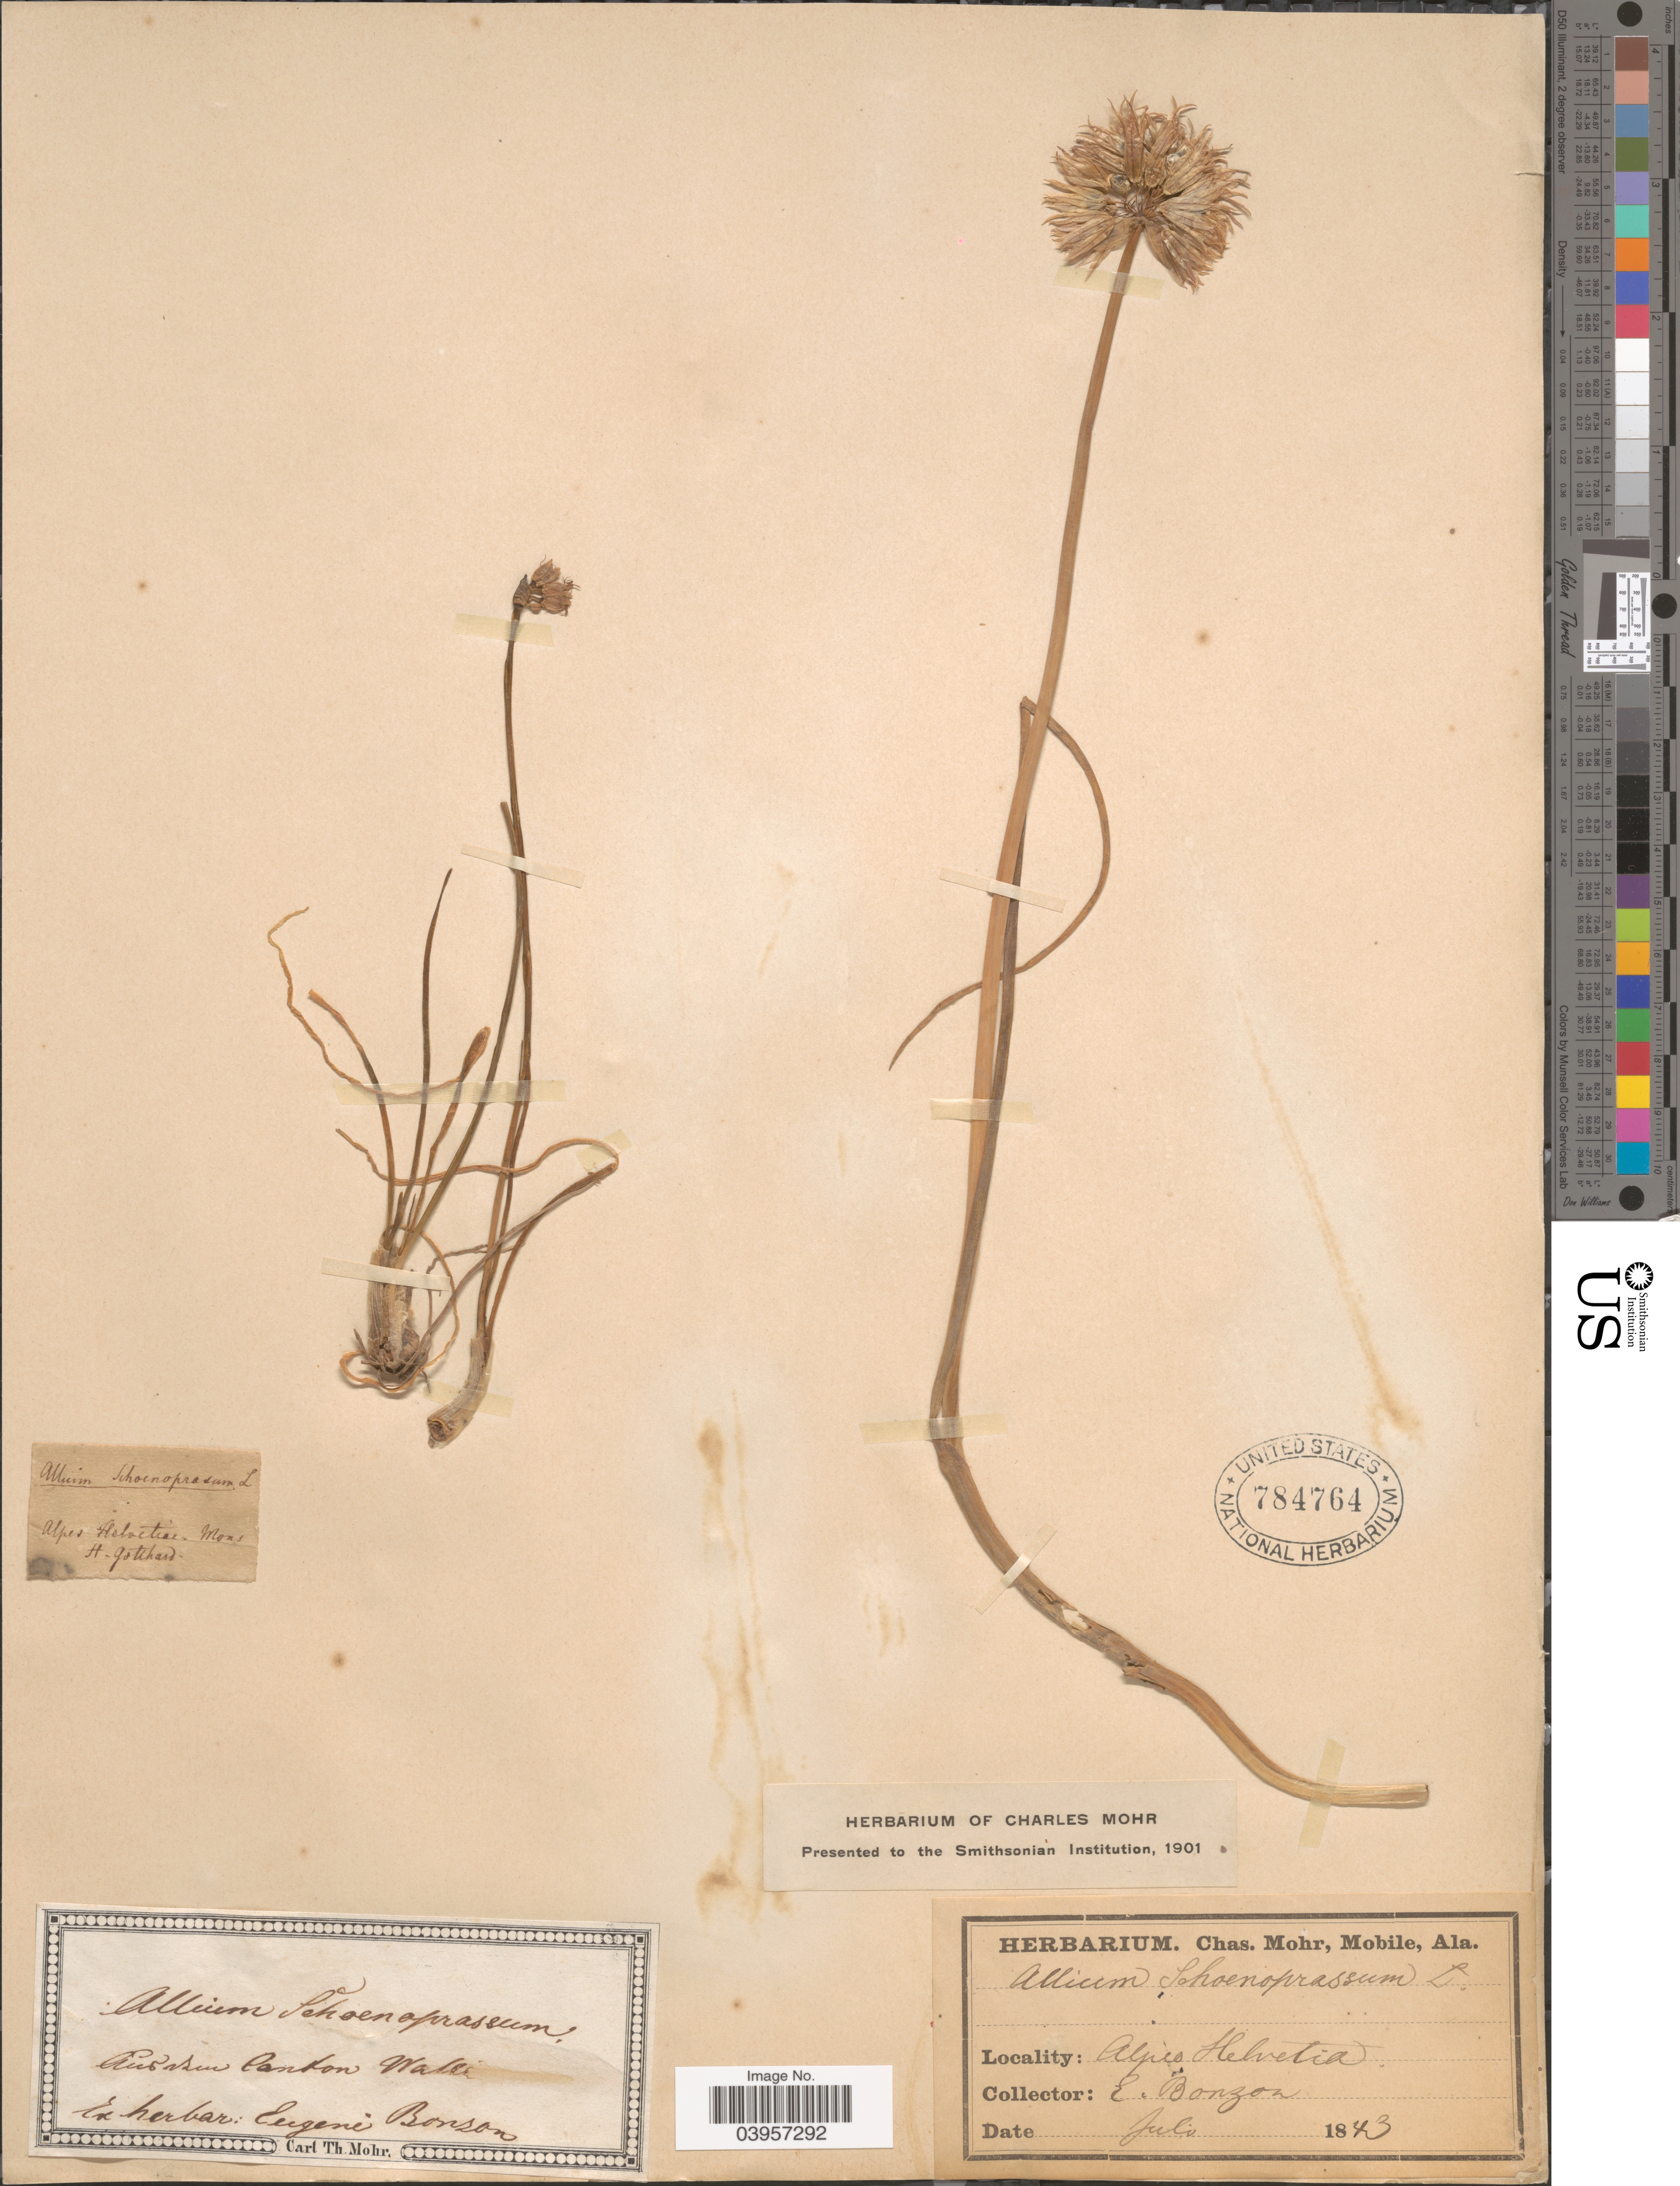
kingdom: Plantae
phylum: Tracheophyta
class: Liliopsida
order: Asparagales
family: Amaryllidaceae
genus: Allium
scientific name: Allium schoenoprasum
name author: L.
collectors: E. Bonzon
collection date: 1843-07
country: Switzerland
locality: Alpes Helvetica. Ruscon Canton Wälli.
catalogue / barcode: US 784764